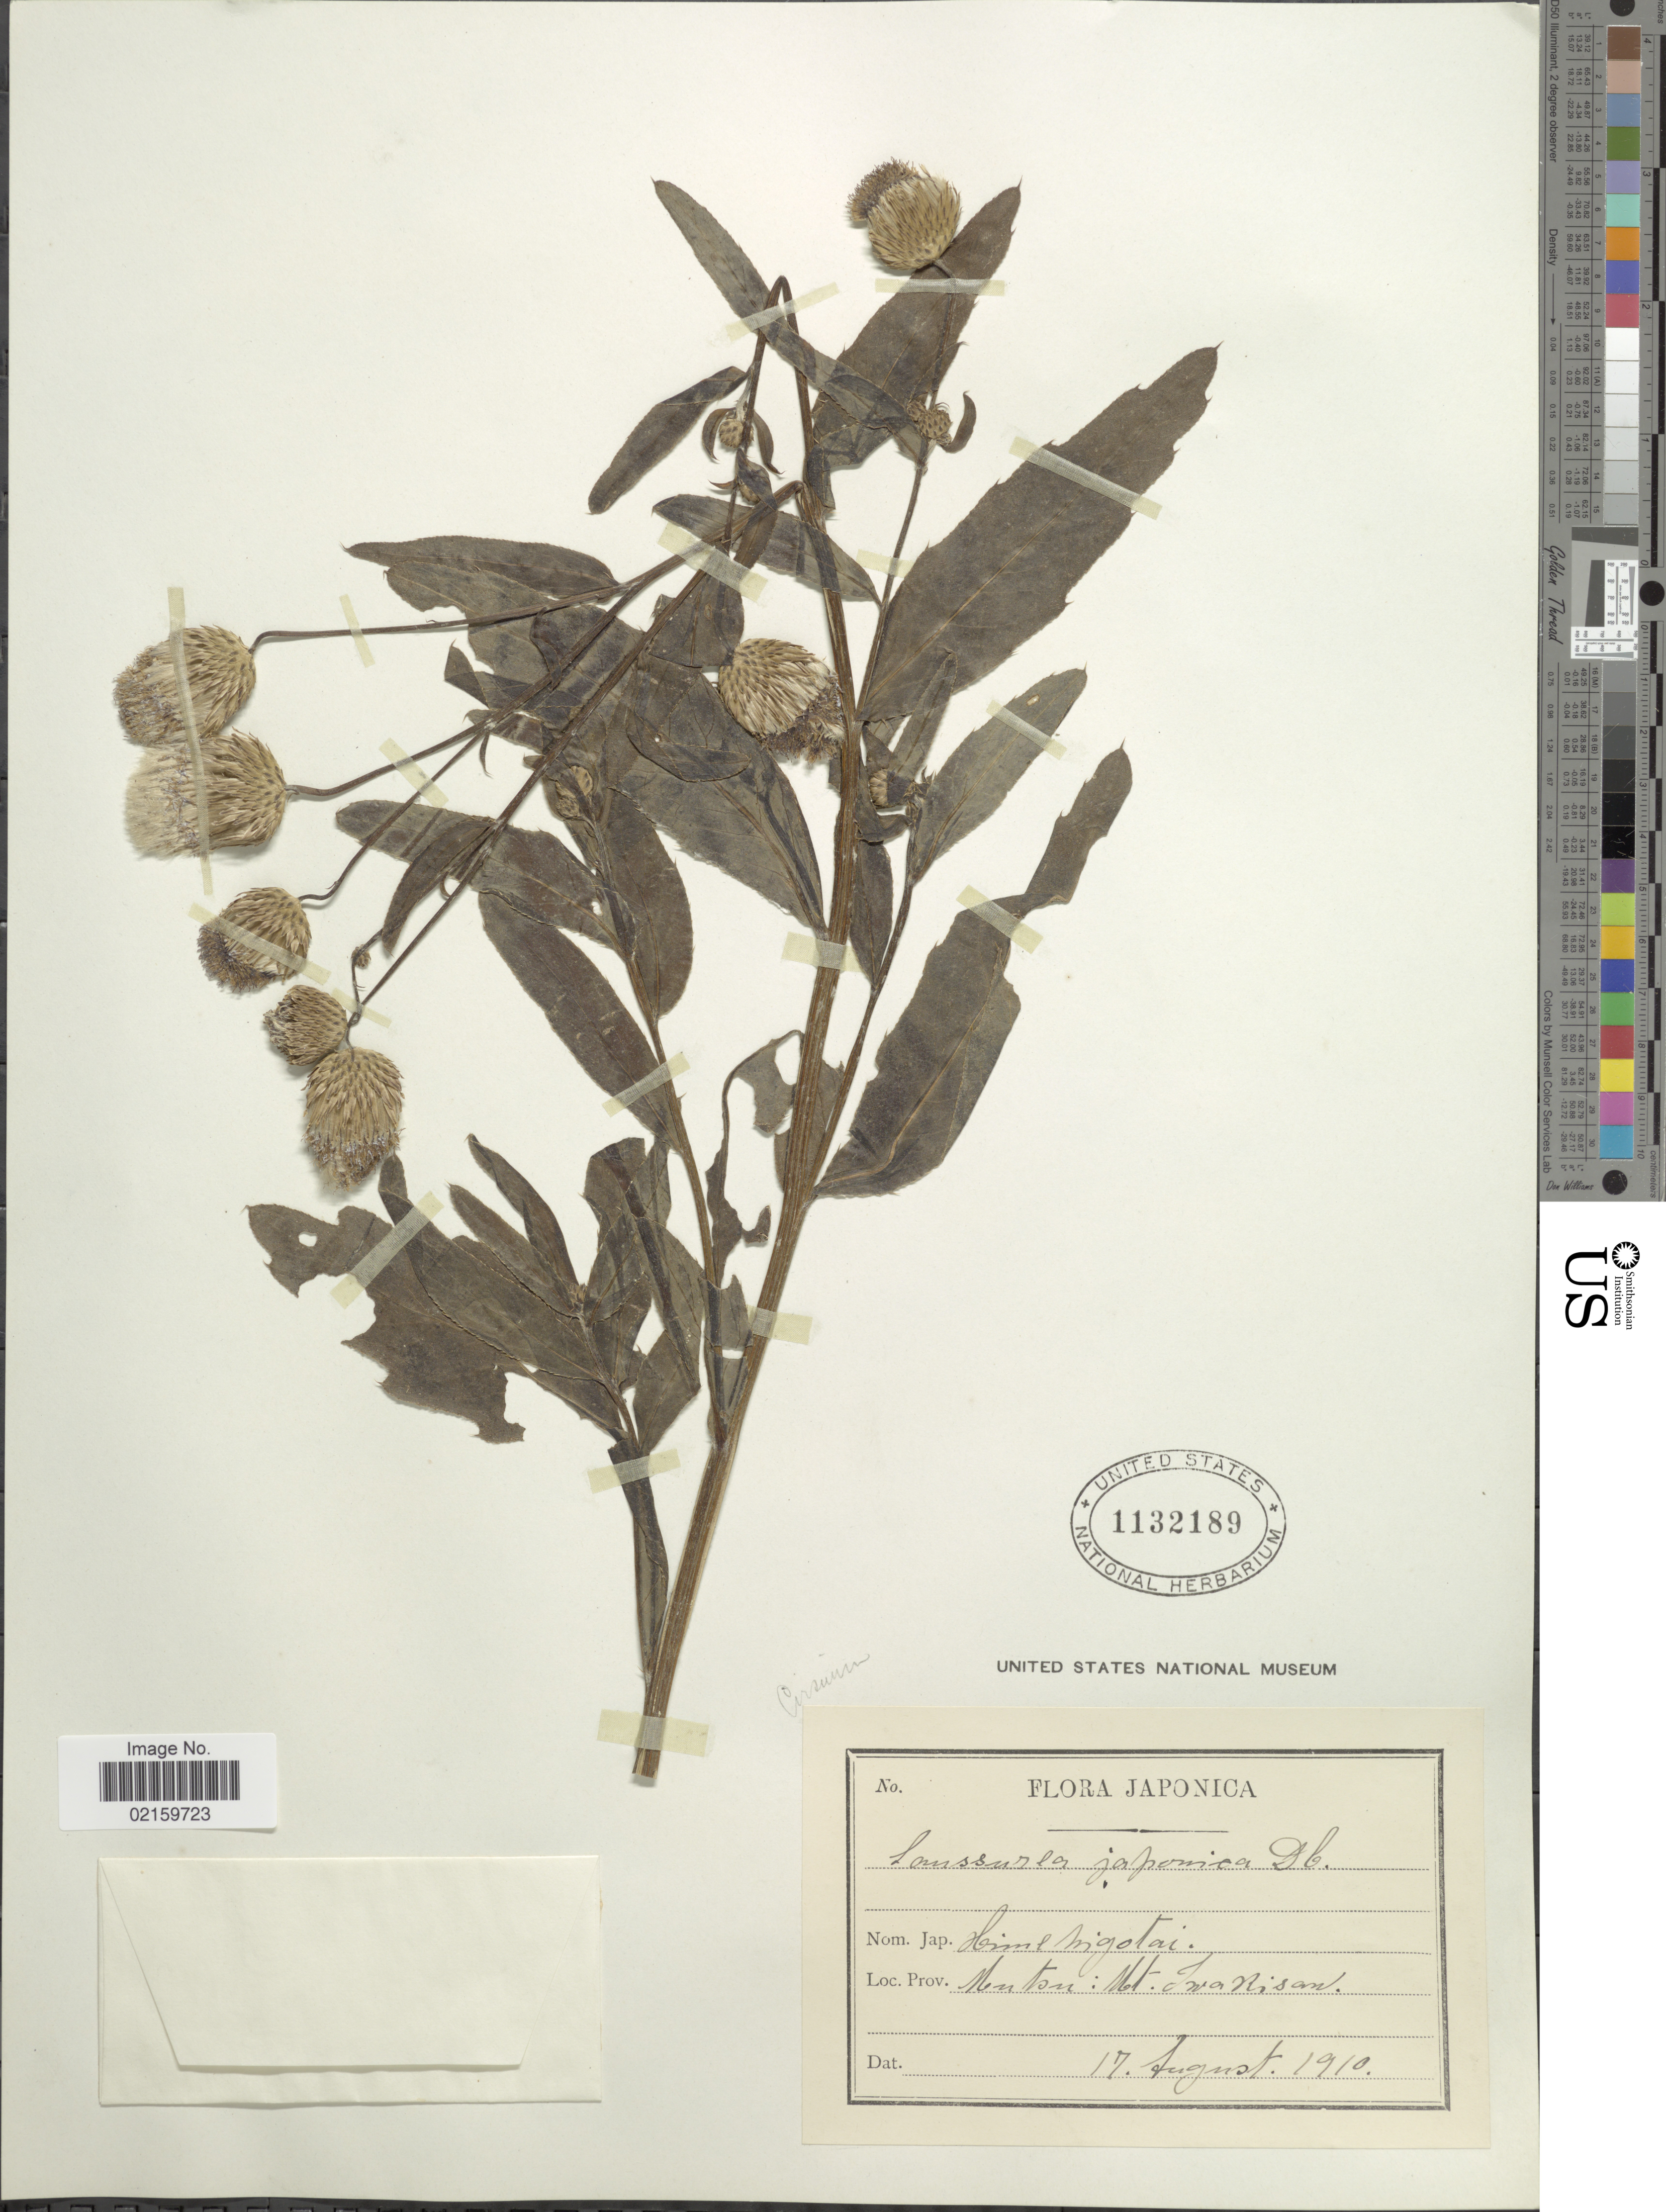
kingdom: Plantae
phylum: Tracheophyta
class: Magnoliopsida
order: Asterales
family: Asteraceae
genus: Cirsium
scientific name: Cirsium sp.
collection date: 1910-08-17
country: Japan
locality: Mutsu: Mt. Swarisand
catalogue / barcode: US 1132189